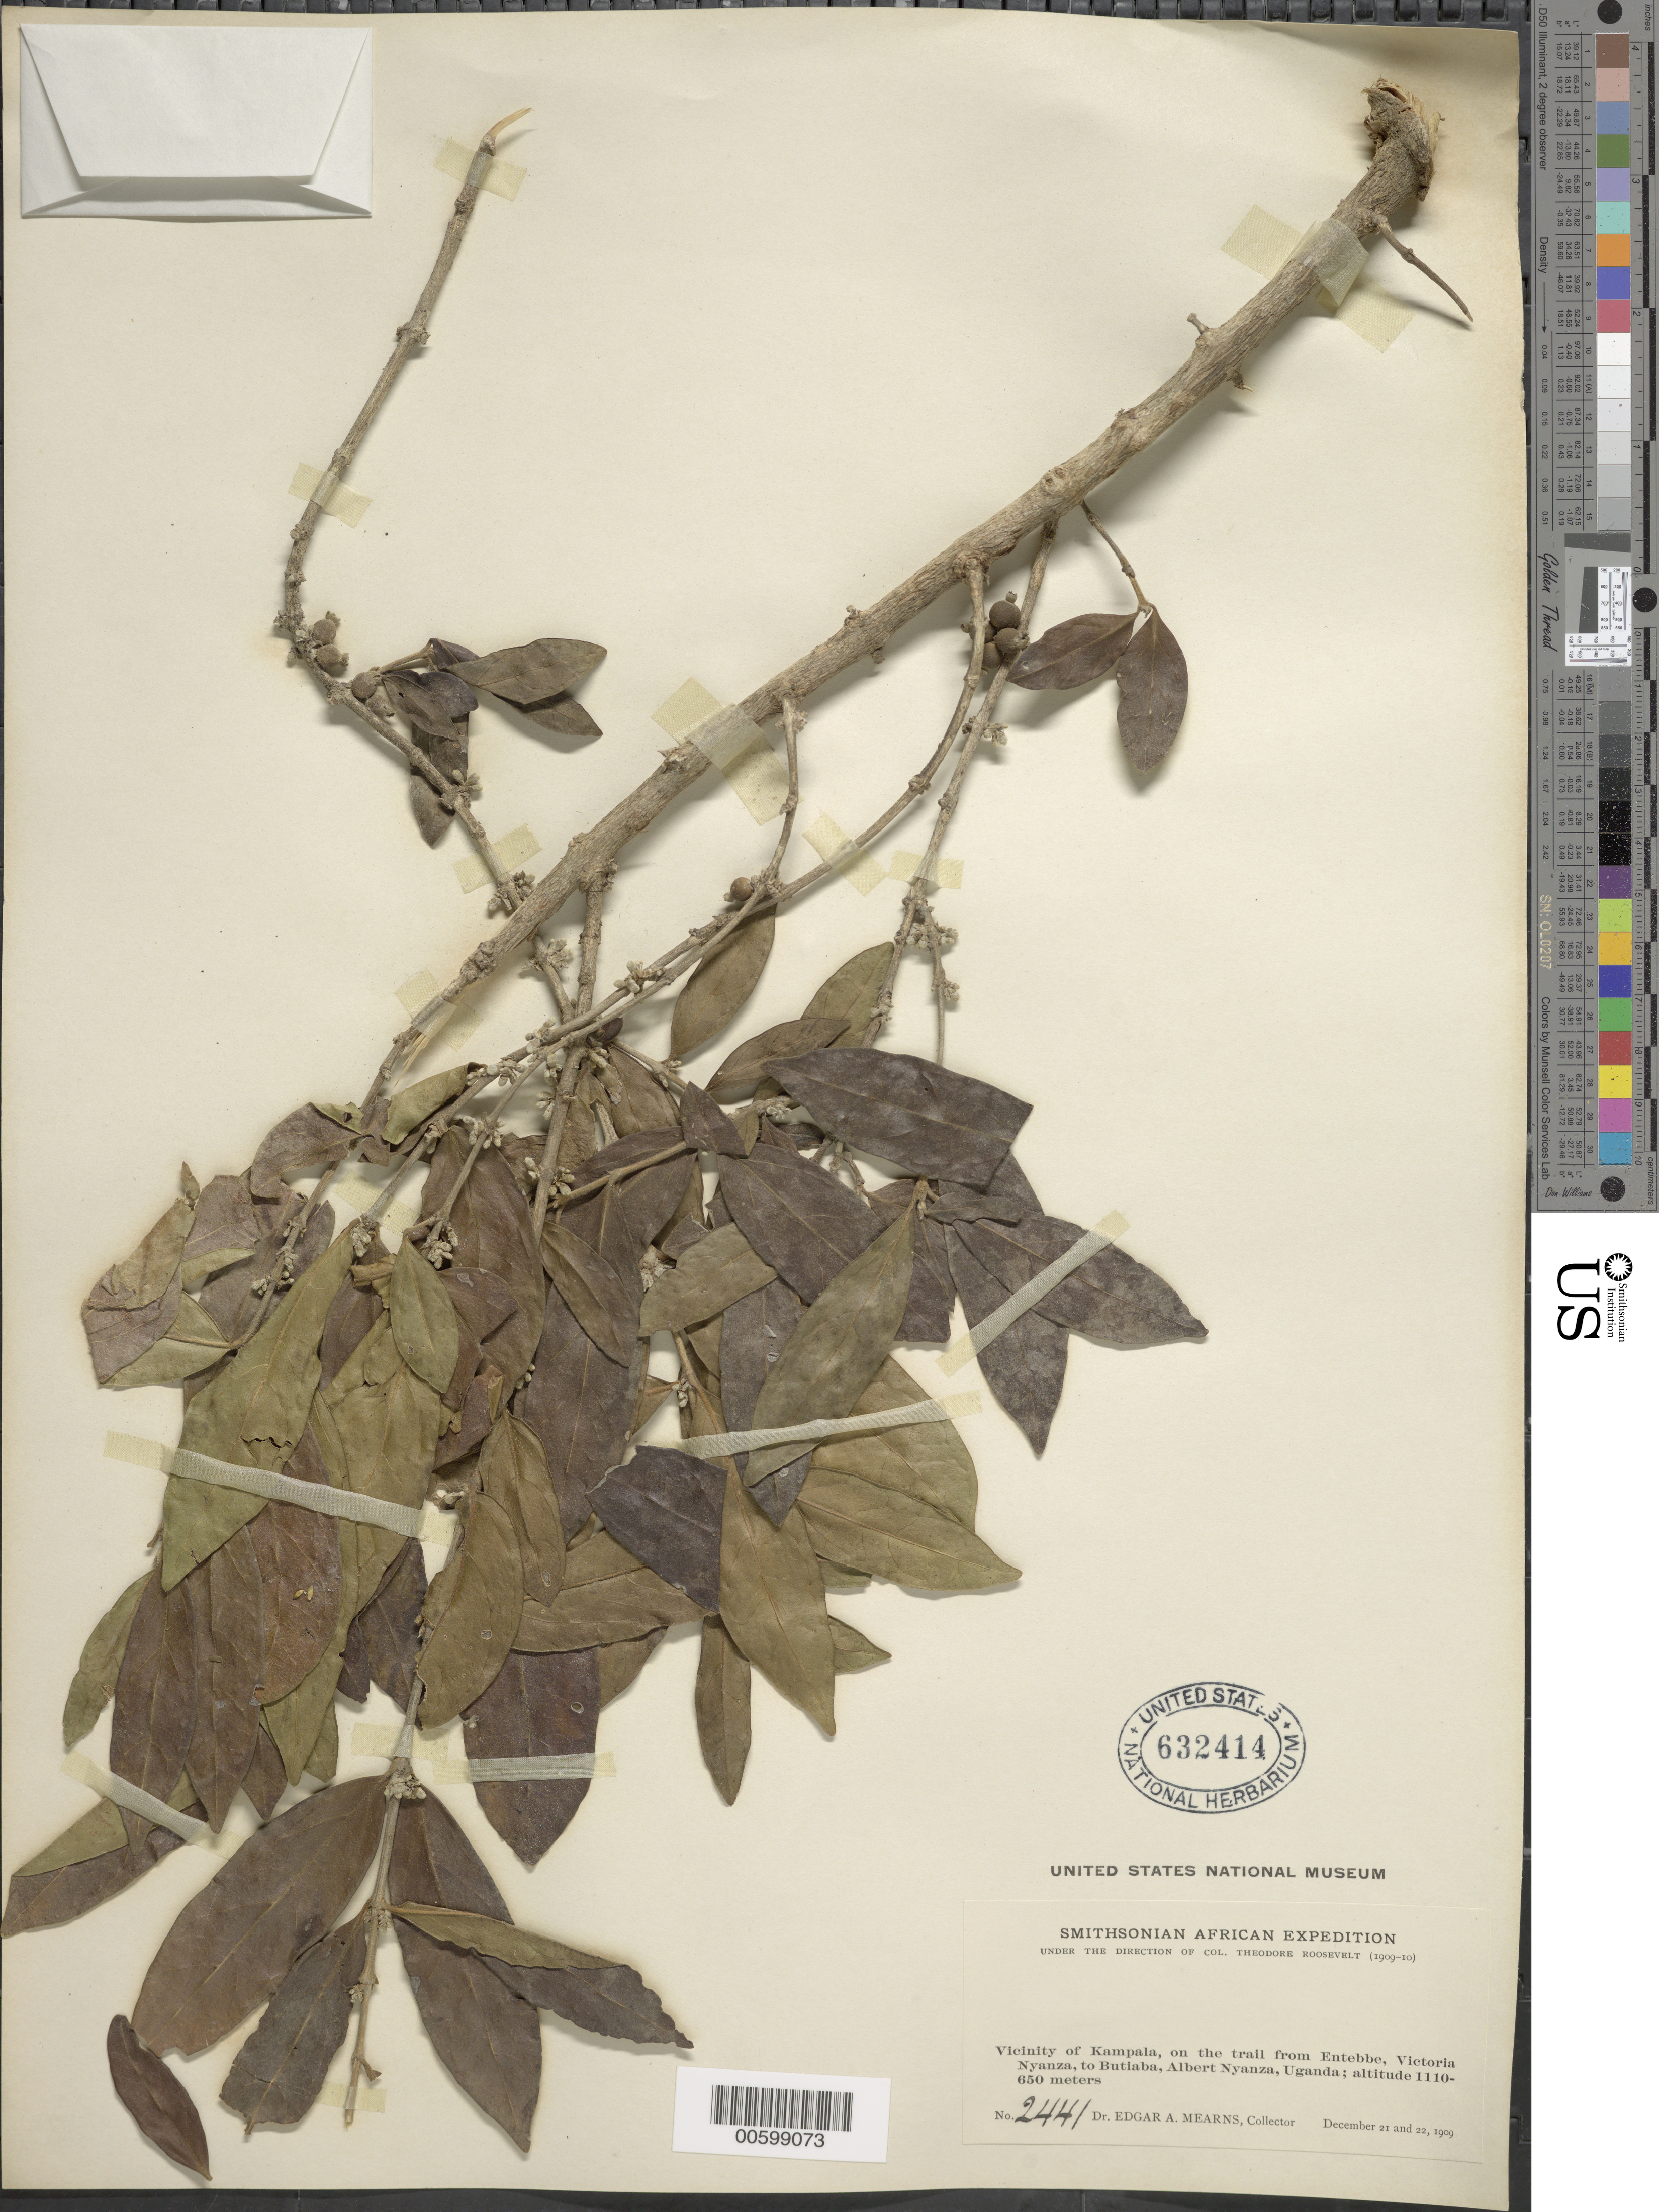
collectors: E. A. Mearns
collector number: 2441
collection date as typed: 21 Dec 1909 to 22 Dec 1909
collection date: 1909-12-21/1909-12-22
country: Uganda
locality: Vicinity of Kampala, on the trail from Entebbe, Victoria Nyanza, to Butiaba, ALbert Nyanza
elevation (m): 1110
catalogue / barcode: US 632414